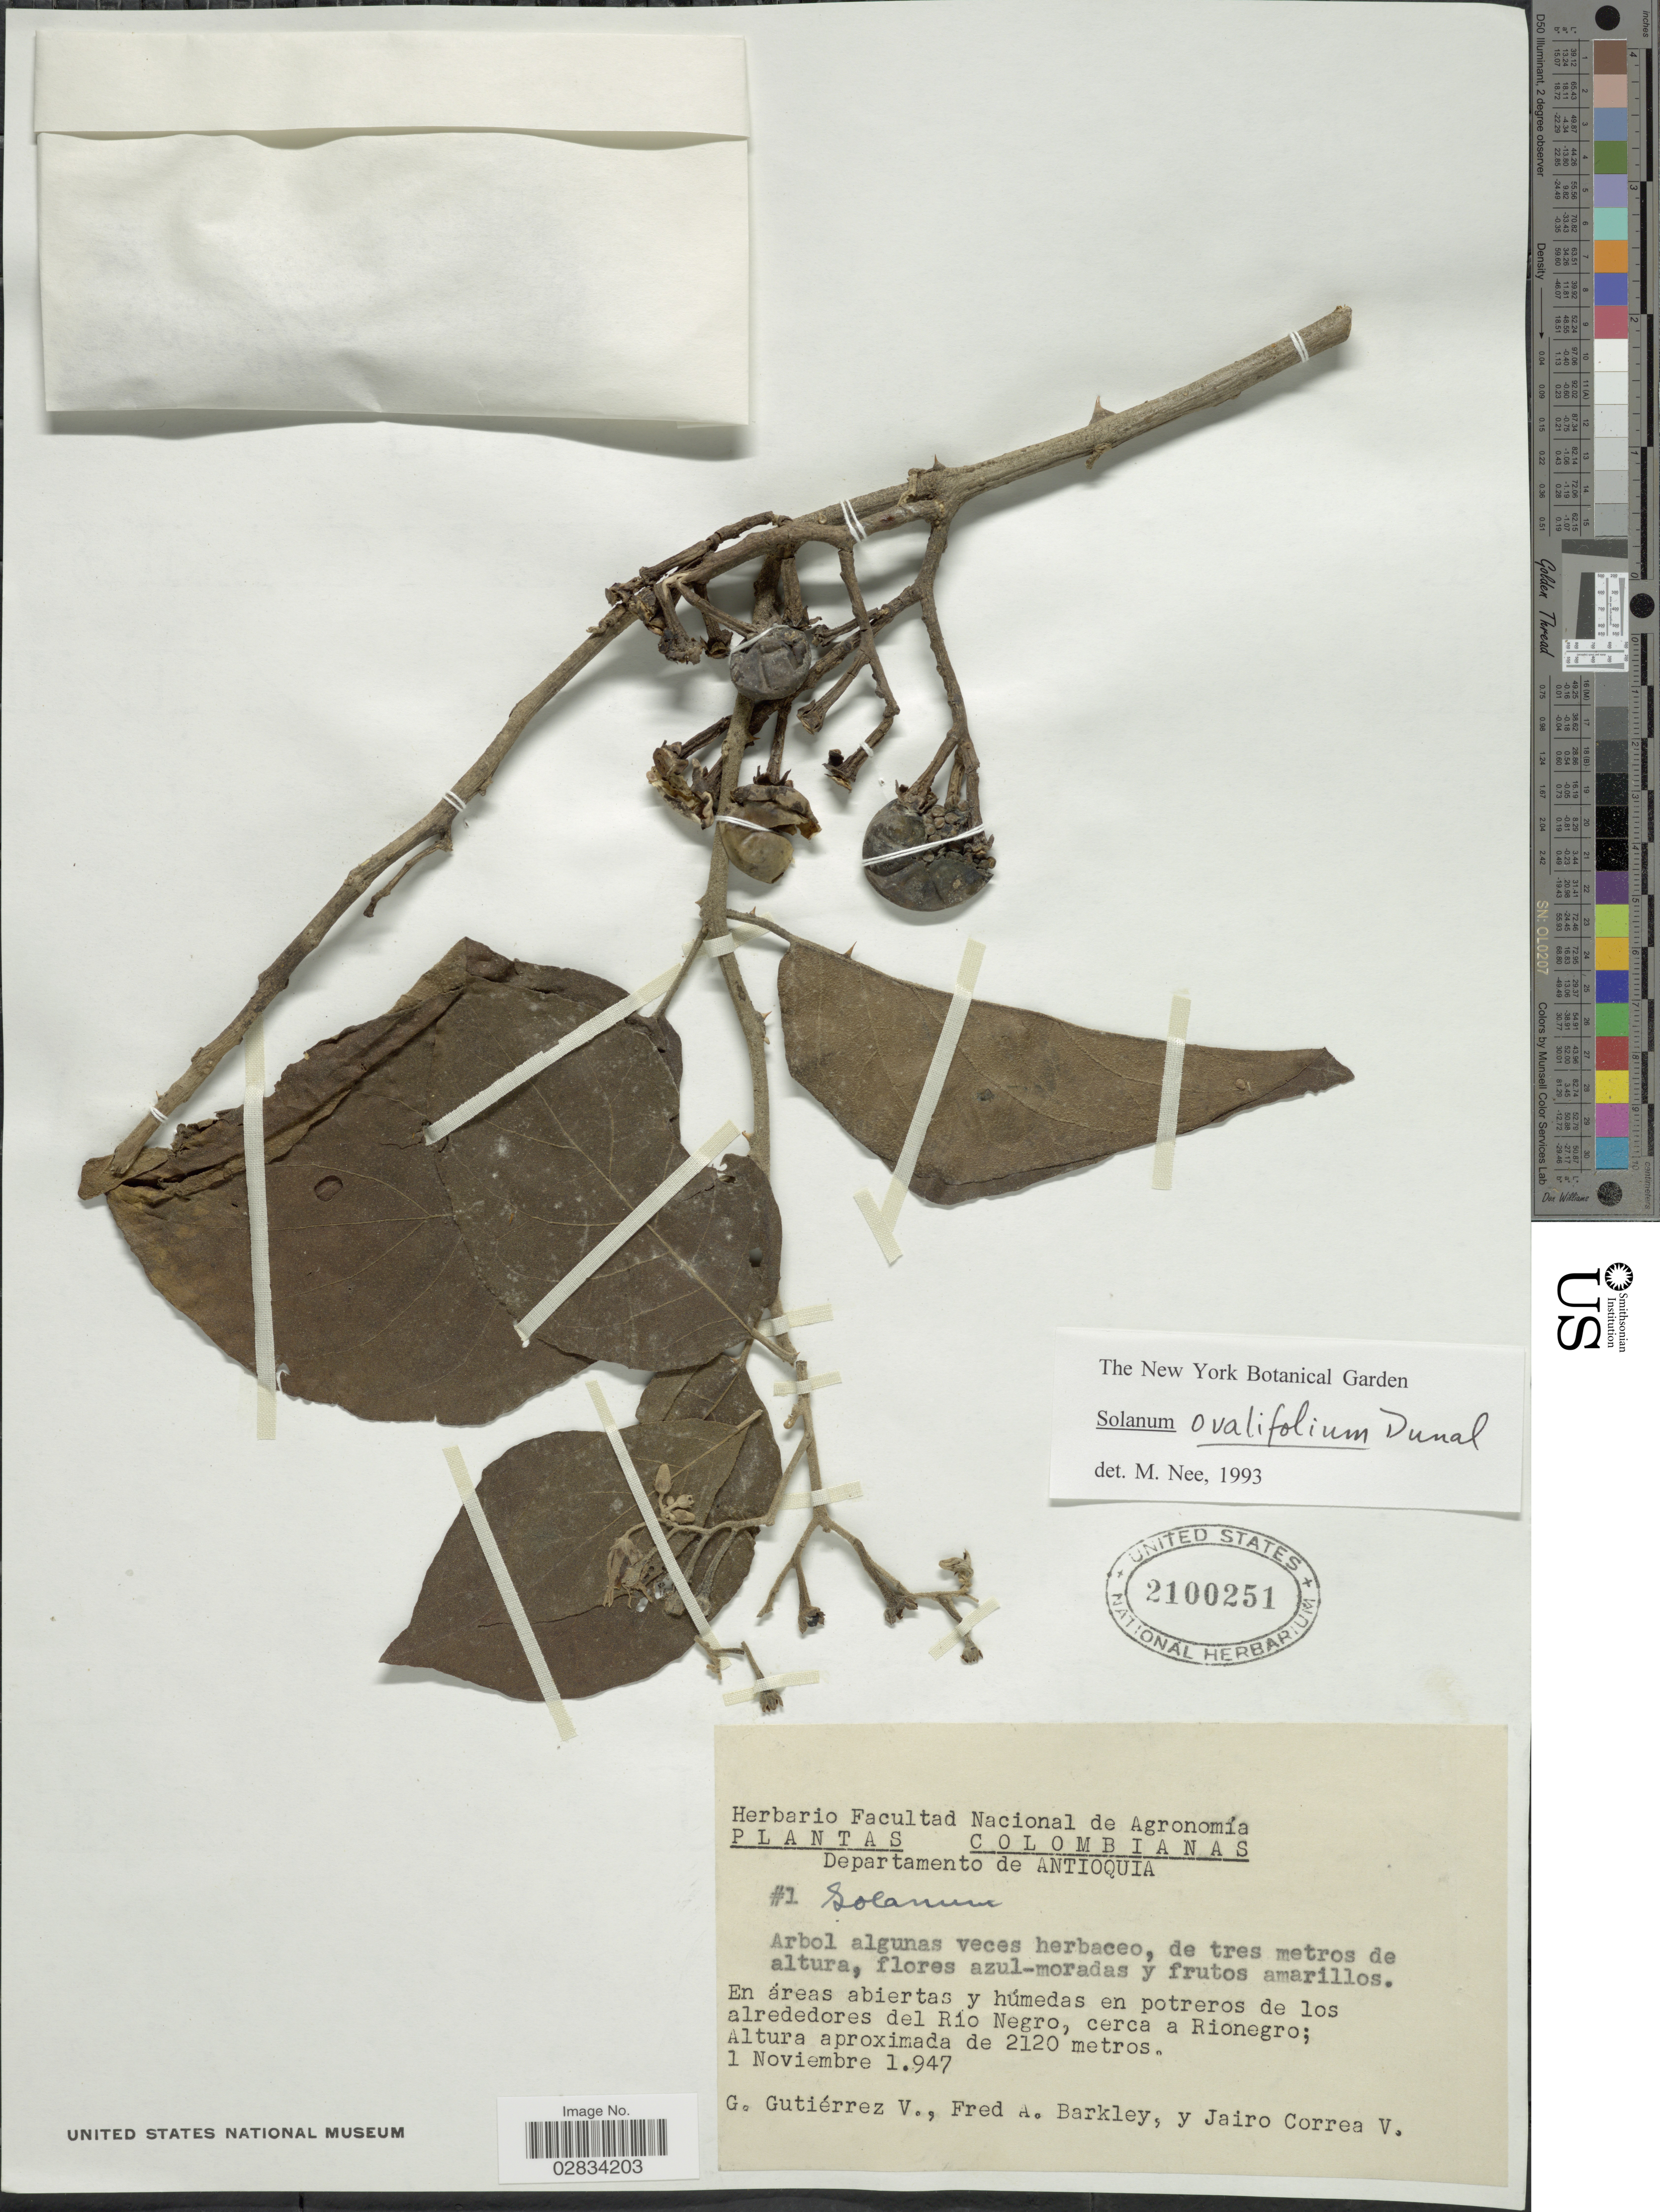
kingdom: Plantae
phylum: Tracheophyta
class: Magnoliopsida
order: Solanales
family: Solanaceae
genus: Solanum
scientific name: Solanum ovalifolium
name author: Dunal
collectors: G. Gutiérrez V., F. A. Barkley & J. Correa V.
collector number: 1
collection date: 1947-11-01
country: Colombia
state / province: Antioquia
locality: Departamento de Antioquia. En areas abiertas y húmedas en potreros de los alrededores del Río Negro, cerca a Rionegro.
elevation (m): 2120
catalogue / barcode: US 2100251